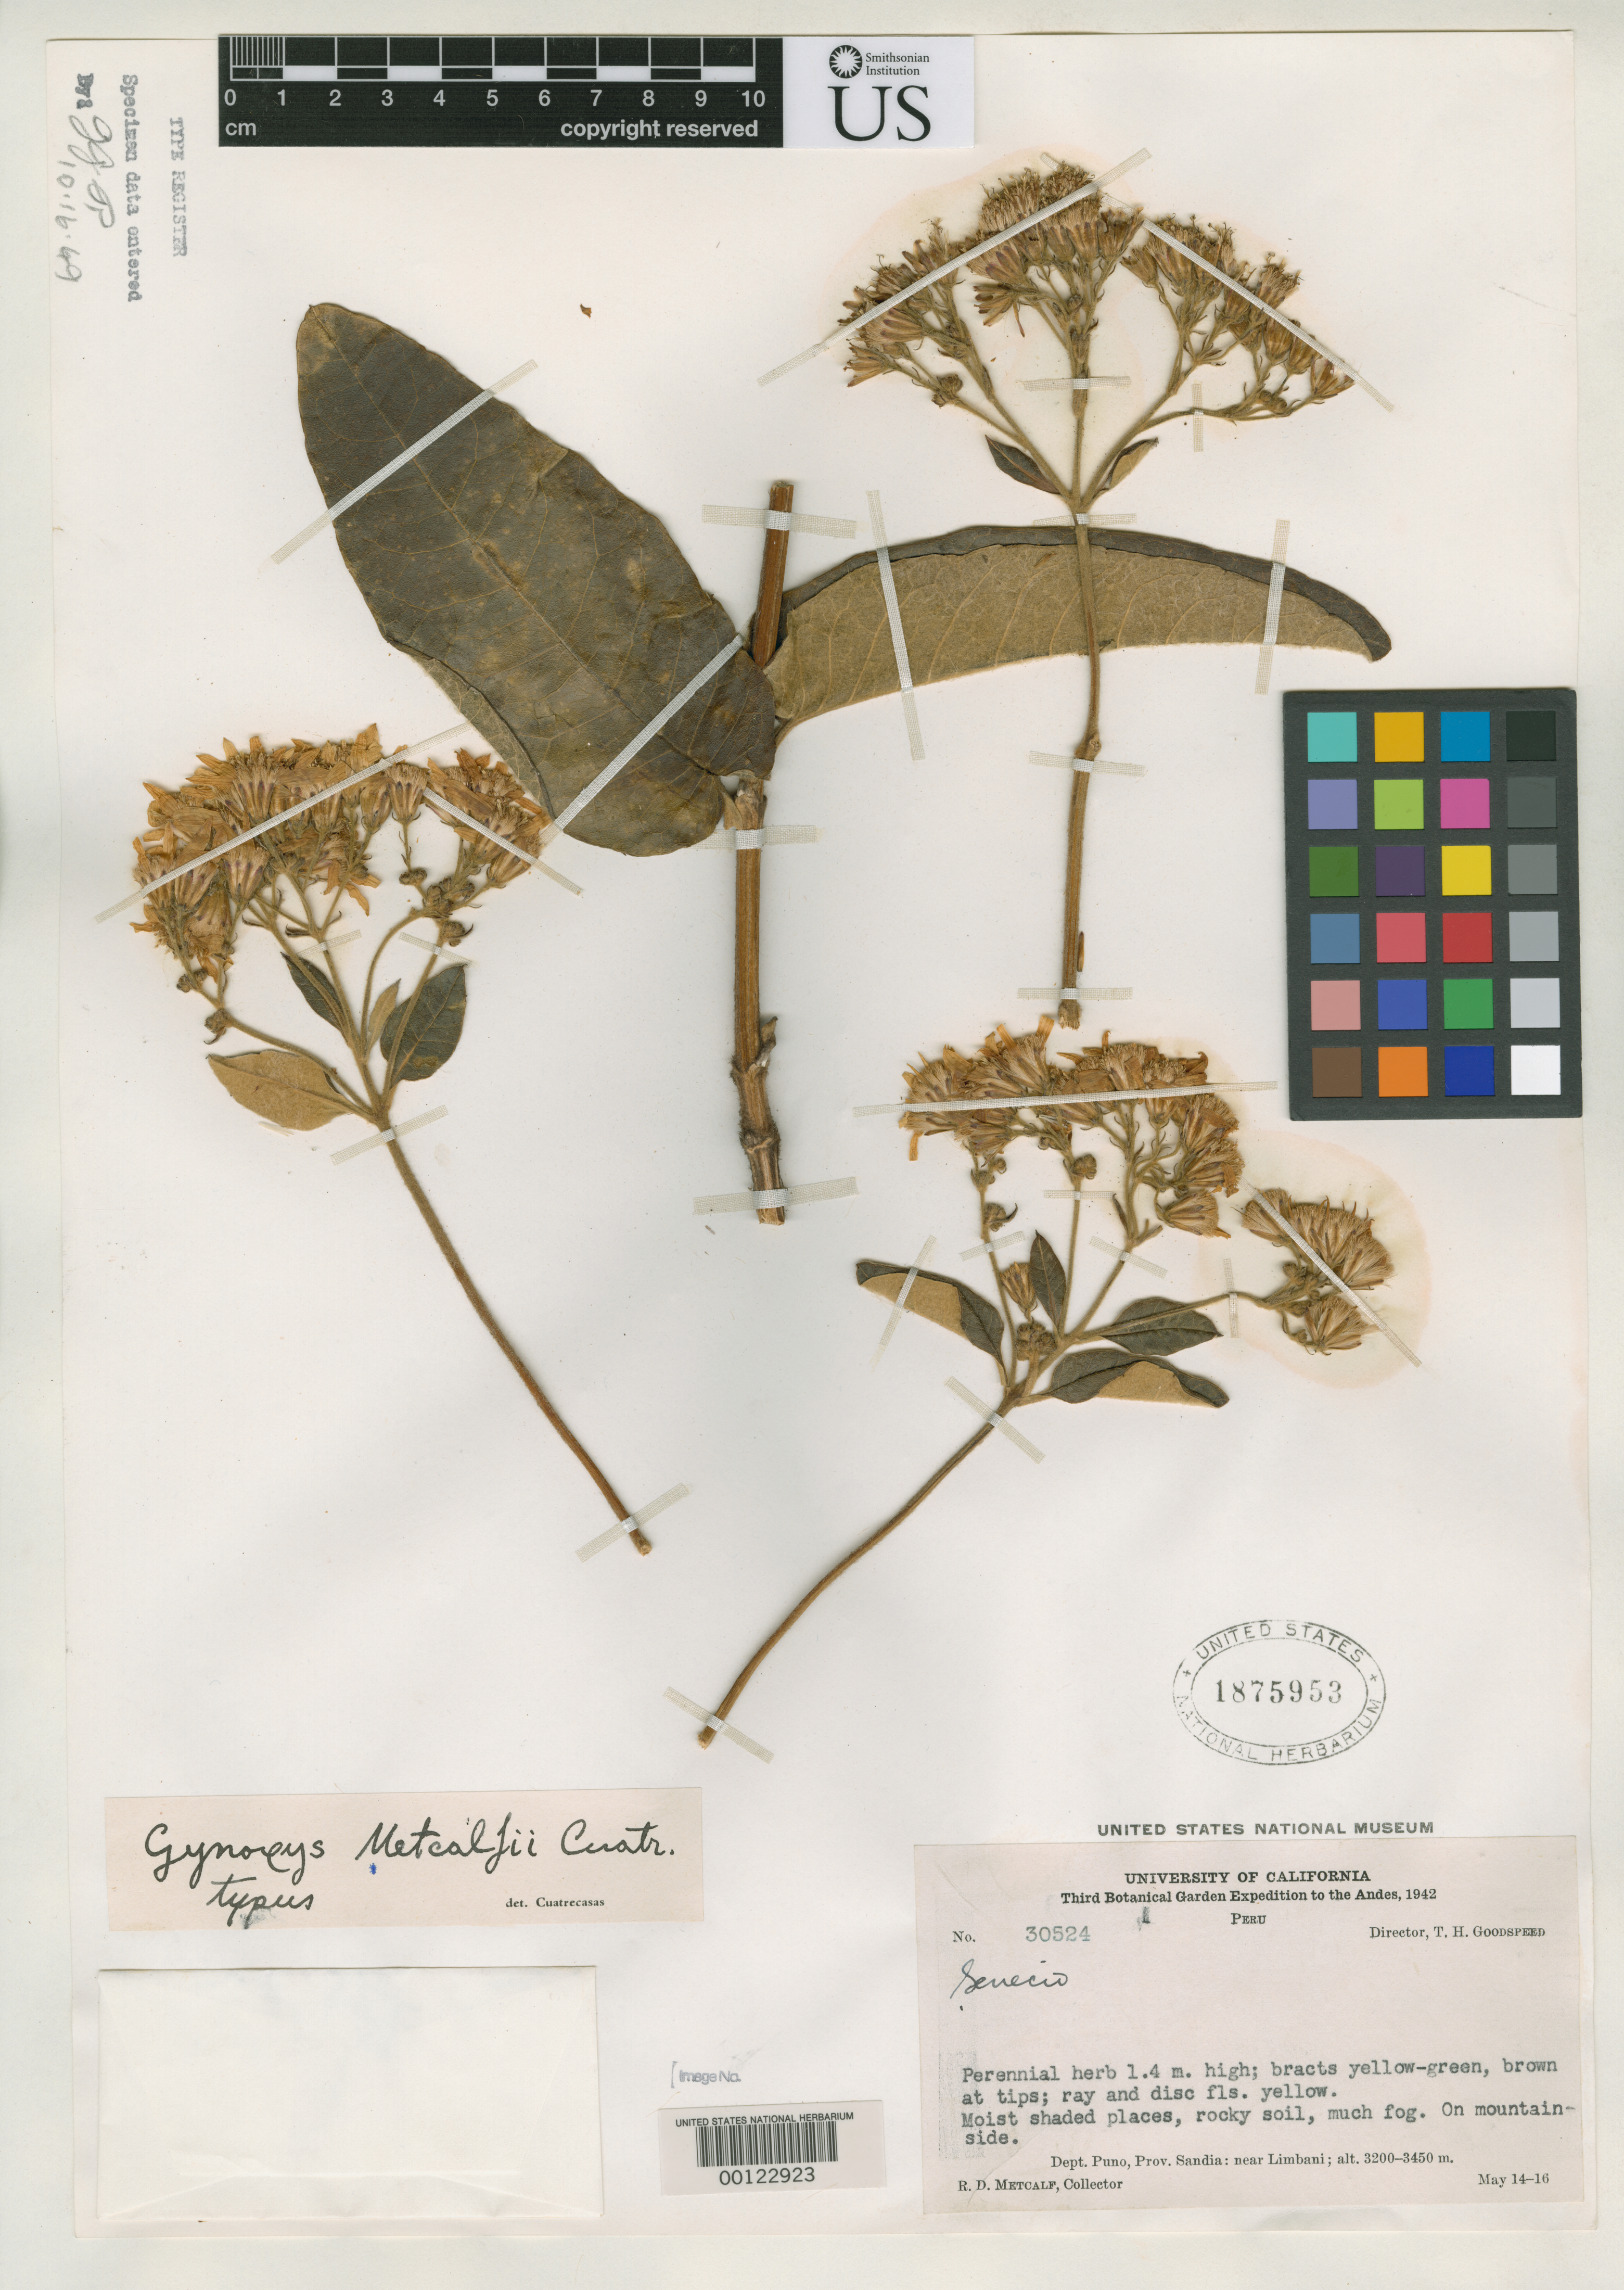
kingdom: Plantae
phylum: Tracheophyta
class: Magnoliopsida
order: Asterales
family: Asteraceae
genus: Gynoxys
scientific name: Gynoxys metcalfii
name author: Cuatrec.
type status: Holotype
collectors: R. D. Metcalf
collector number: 30524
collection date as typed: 14 May 1942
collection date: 1942-05-14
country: Peru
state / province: Puno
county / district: Sandia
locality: Near Limbani.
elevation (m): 3200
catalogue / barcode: US 1875953